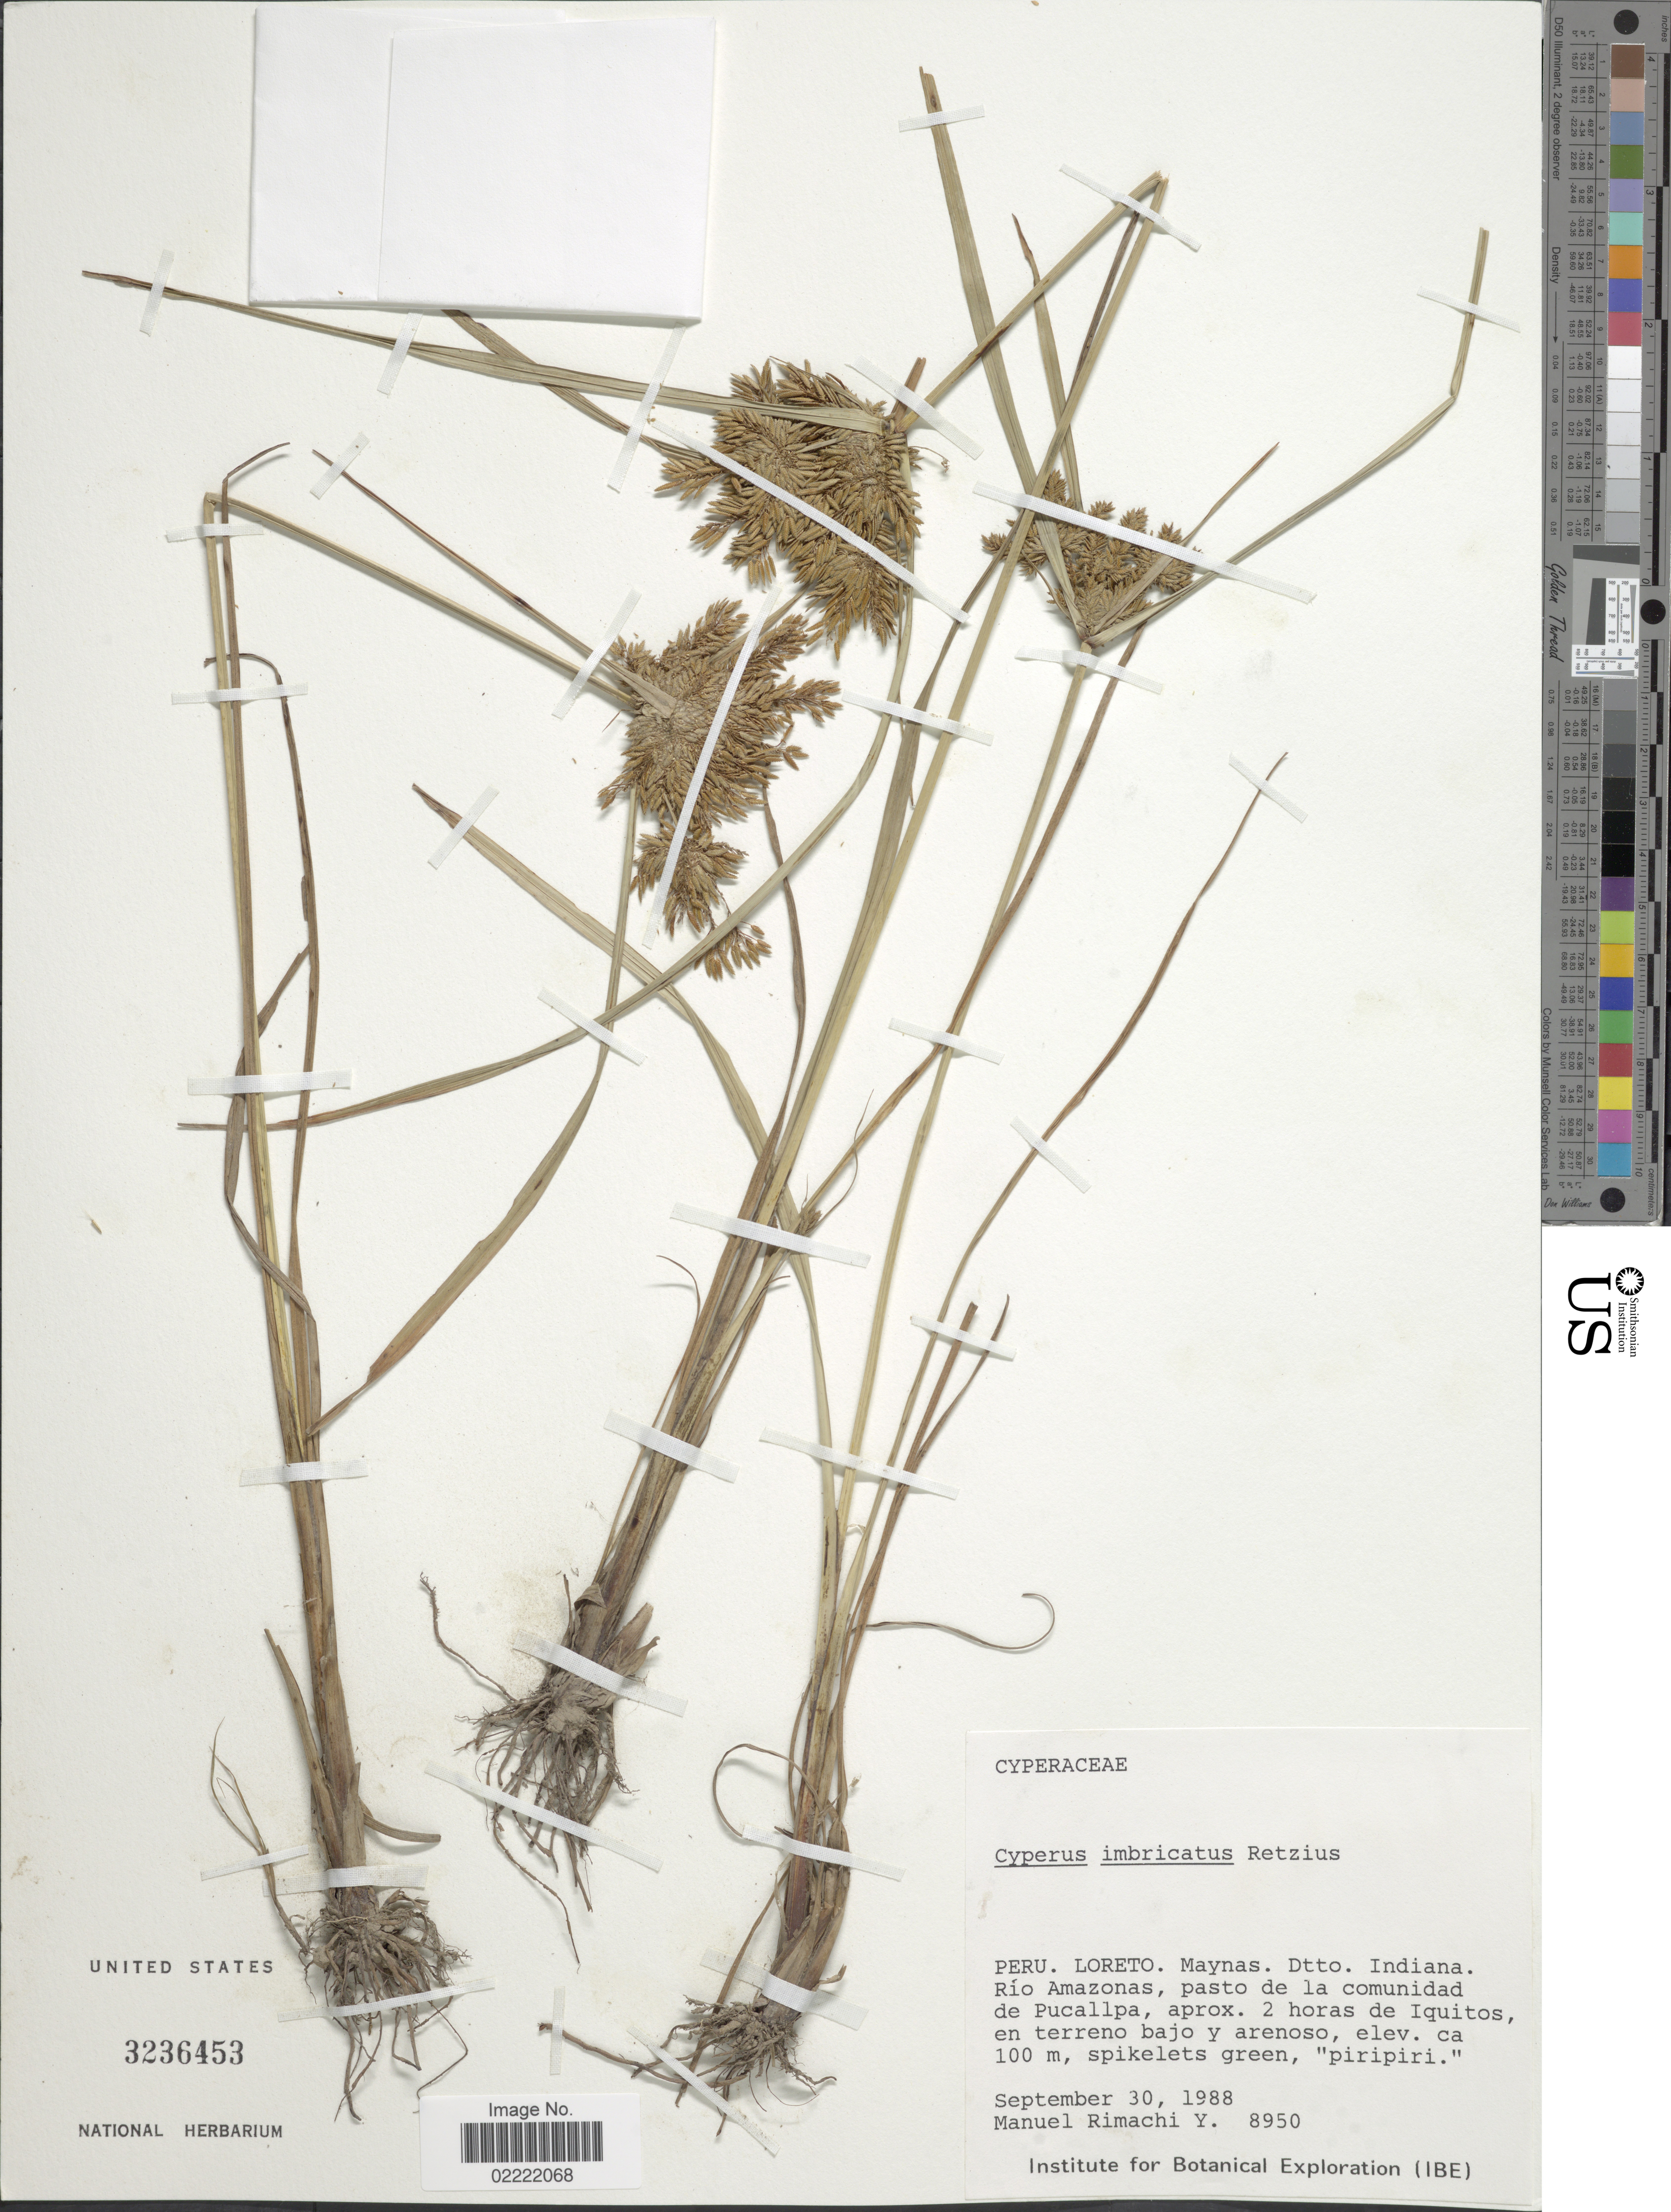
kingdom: Plantae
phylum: Tracheophyta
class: Liliopsida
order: Poales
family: Cyperaceae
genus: Cyperus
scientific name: Cyperus imbricatus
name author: Retz.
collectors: M. Rimachi Y.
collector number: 8950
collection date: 1988-09-30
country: Peru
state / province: Loreto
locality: Maynas. Dtto Indiana. Río Amazonas, pasto de la comunidad de Pucallpa, aprox. 2 horas de Iquitos, en terreno bajo y arenoso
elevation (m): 100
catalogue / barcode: US 3236453